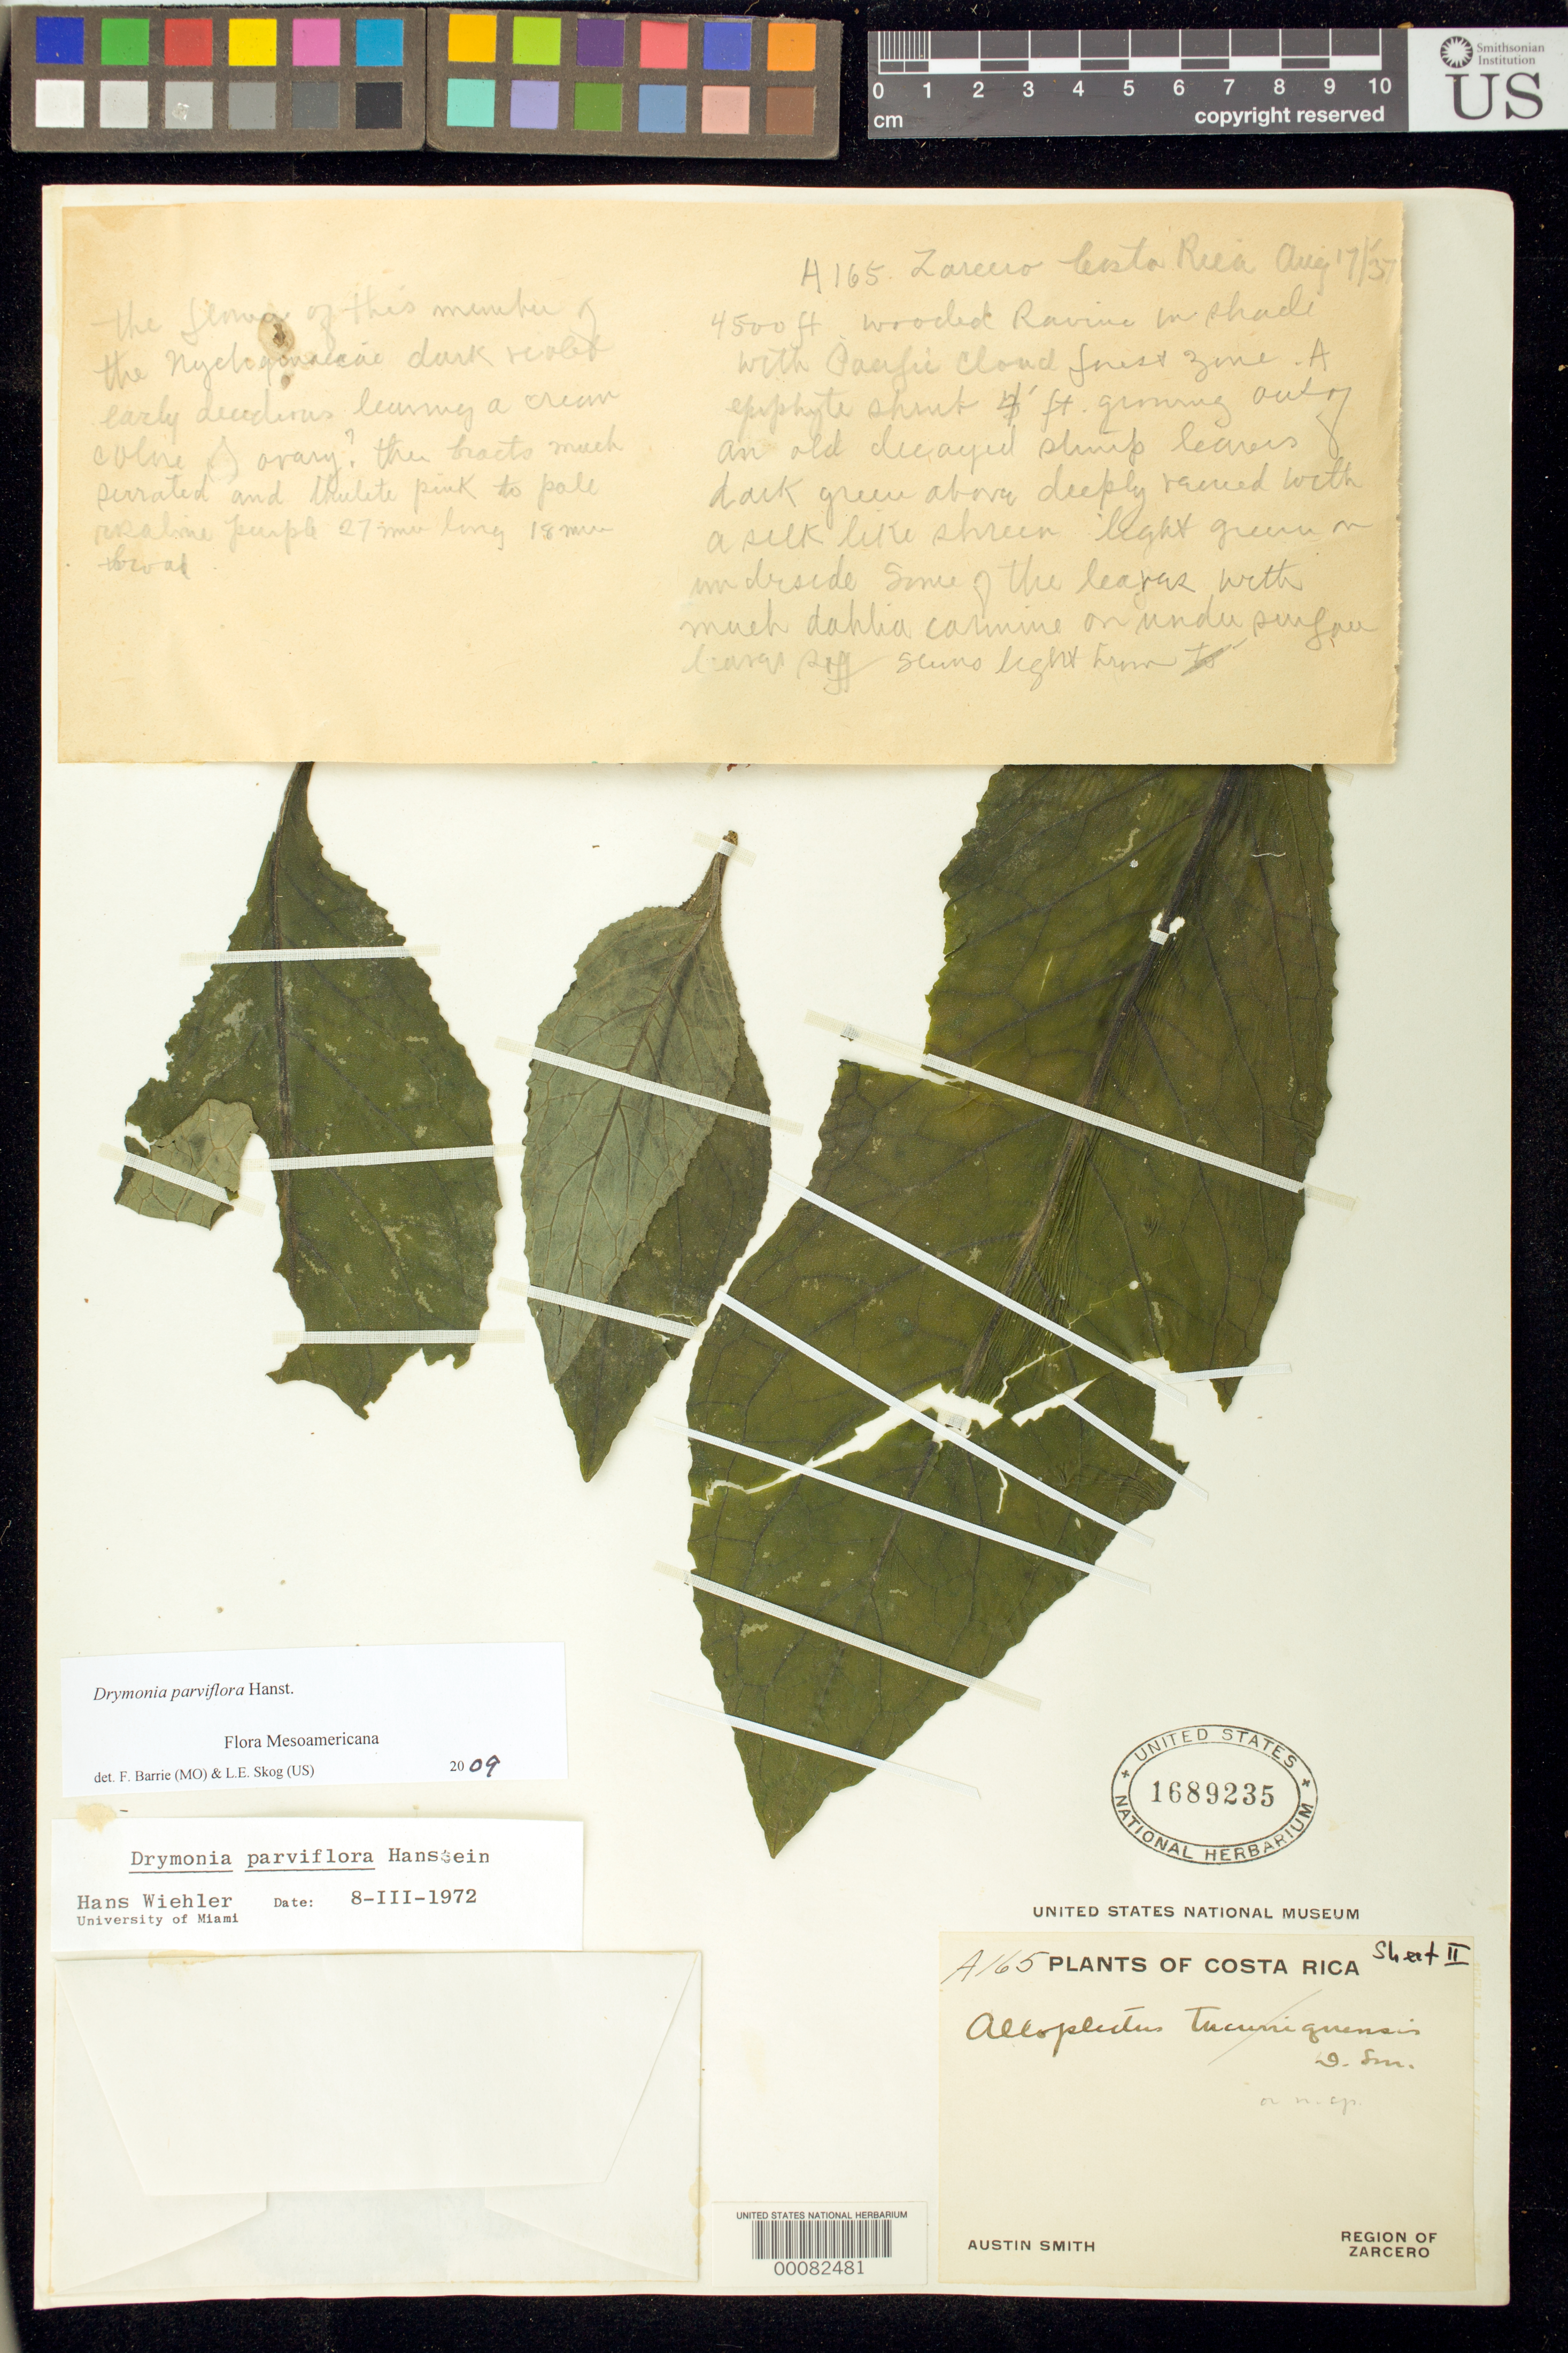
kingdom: Plantae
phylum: Tracheophyta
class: Magnoliopsida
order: Lamiales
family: Gesneriaceae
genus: Drymonia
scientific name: Drymonia parviflora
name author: Hanst.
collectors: Aust P. Smith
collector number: A 165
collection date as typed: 17 Aug 1937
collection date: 1937-08-17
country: Costa Rica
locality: Region of Zarcero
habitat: Wooded ravine in shade with Pacific cloud forest zone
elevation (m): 1372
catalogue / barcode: US 1689235